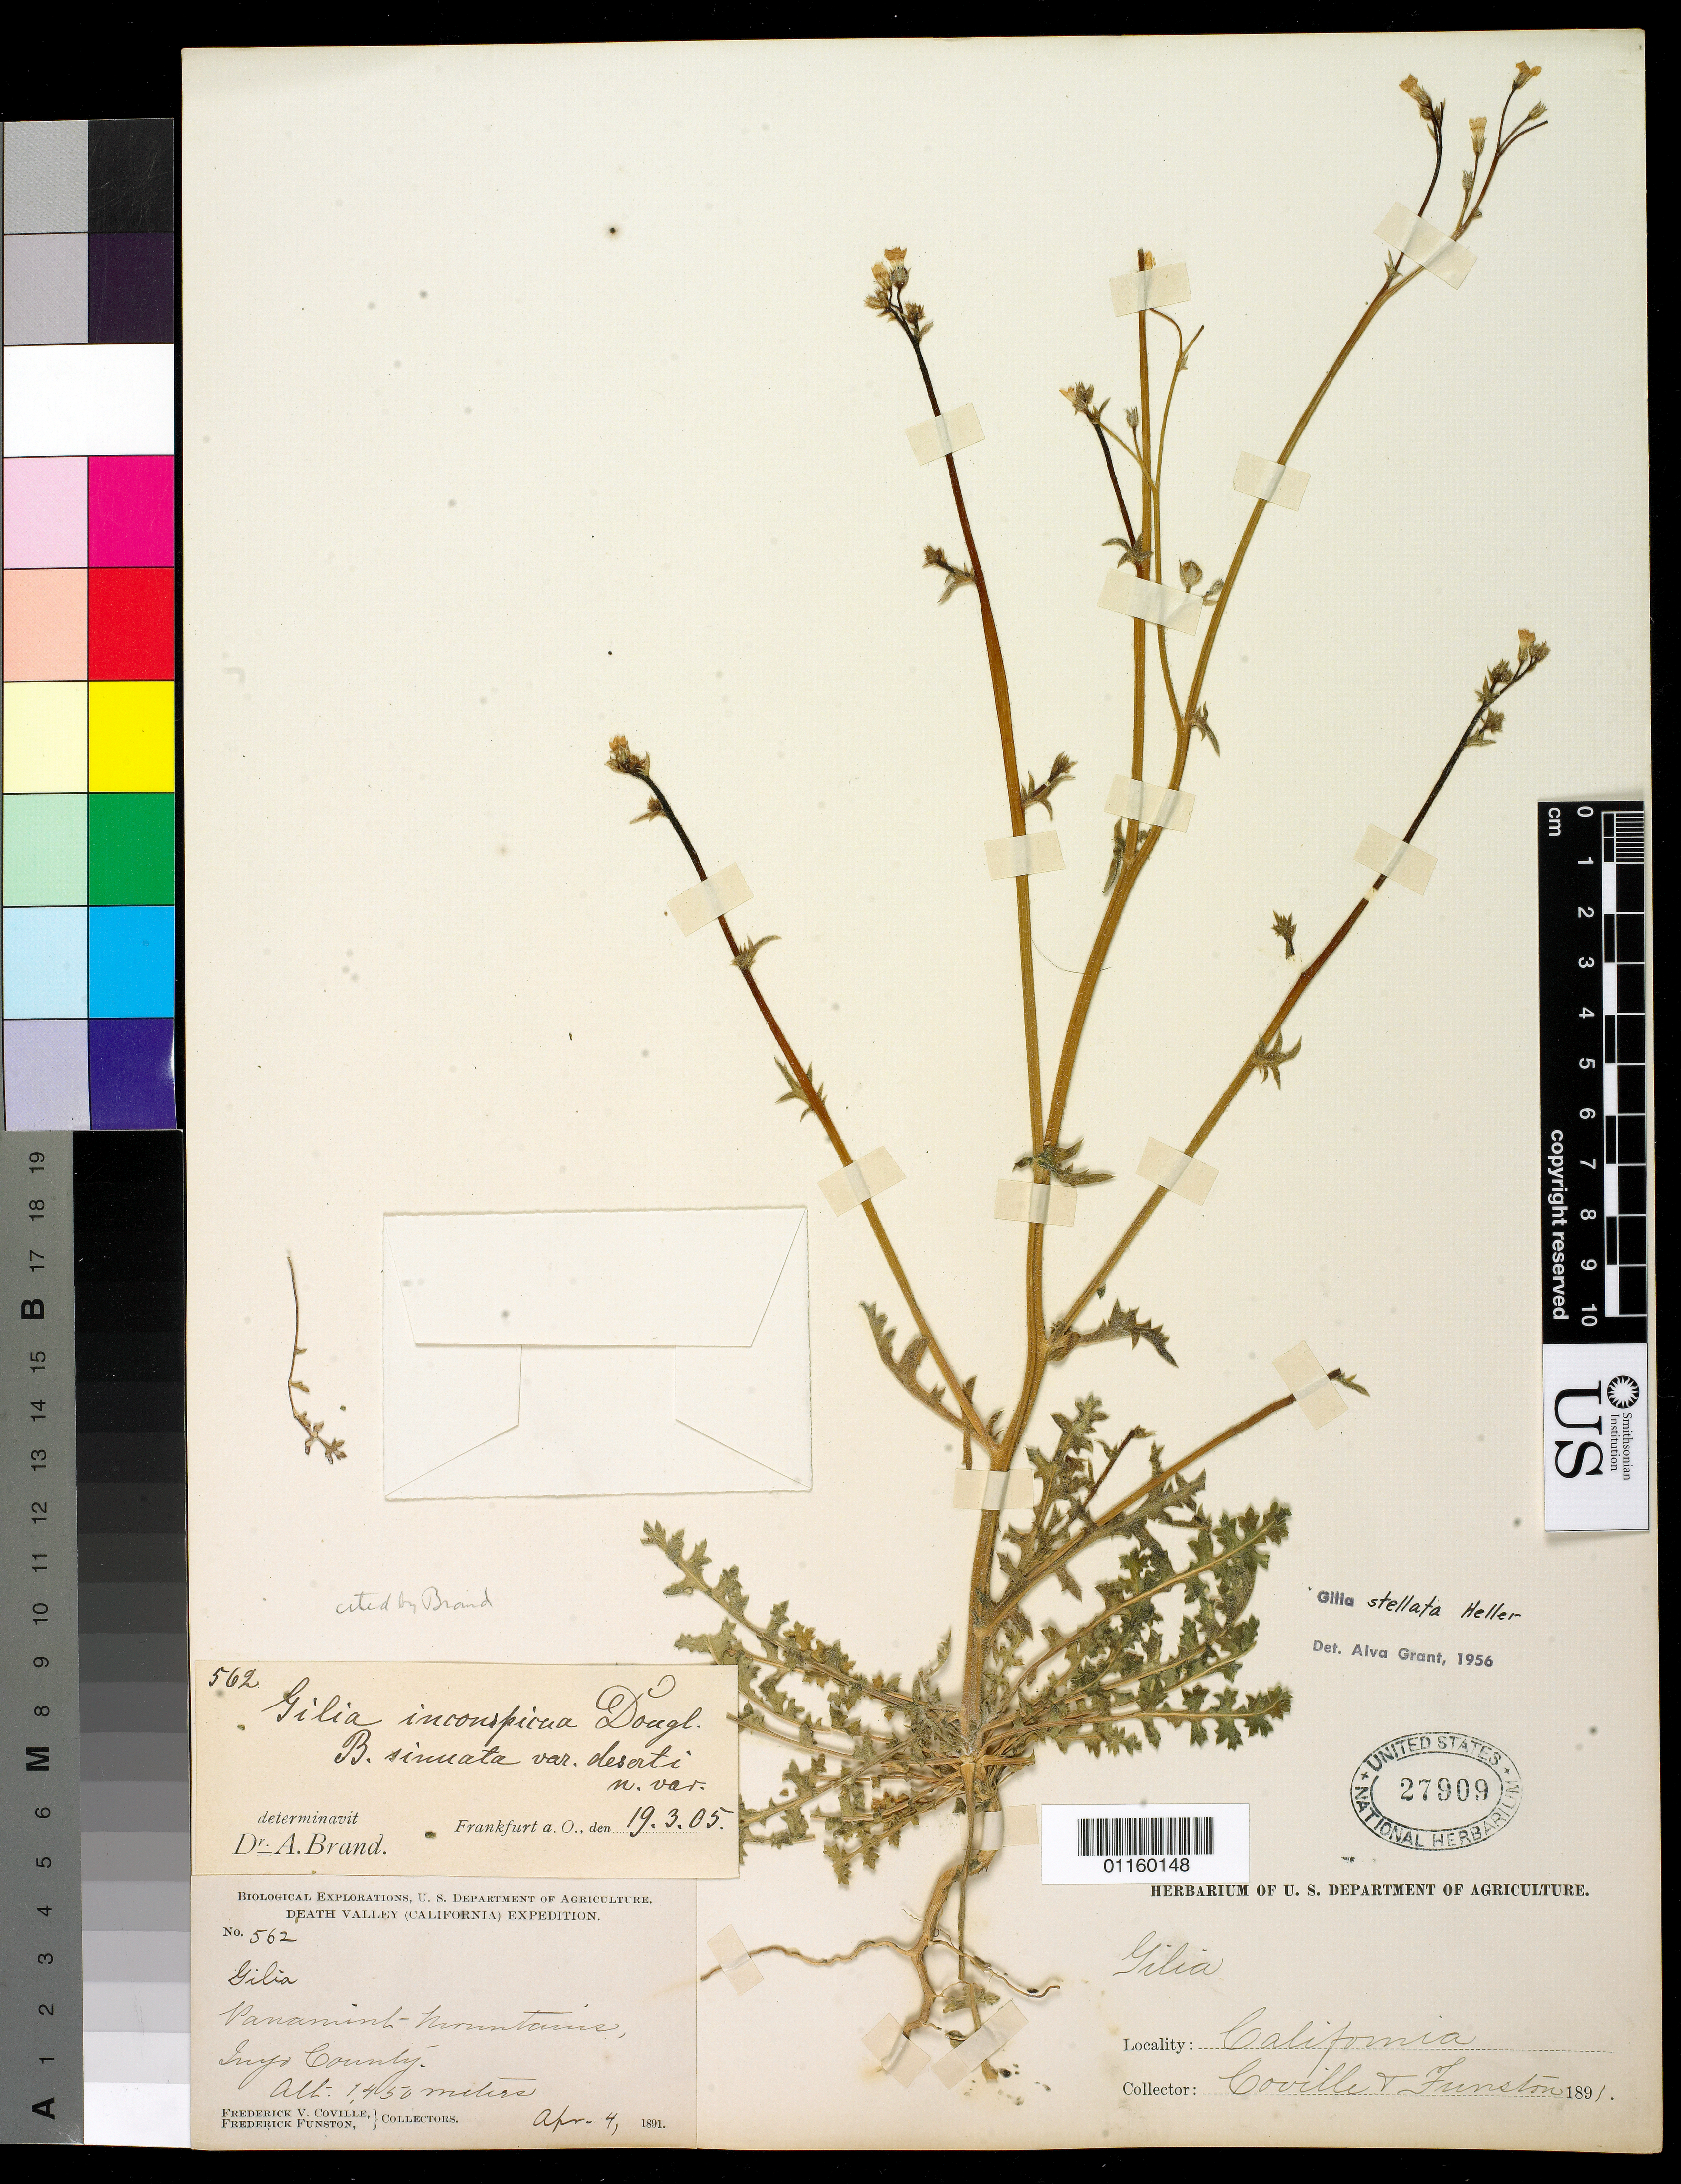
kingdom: Plantae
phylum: Tracheophyta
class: Magnoliopsida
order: Ericales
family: Polemoniaceae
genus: Gilia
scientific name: Gilia stellata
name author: A. Heller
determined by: Grant, A.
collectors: F. V. Coville & F. Funston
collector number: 562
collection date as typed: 4 Apr 1891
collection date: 1891-04-04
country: United States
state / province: California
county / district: Inyo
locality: Panamint Mts.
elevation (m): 1450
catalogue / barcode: US 27909